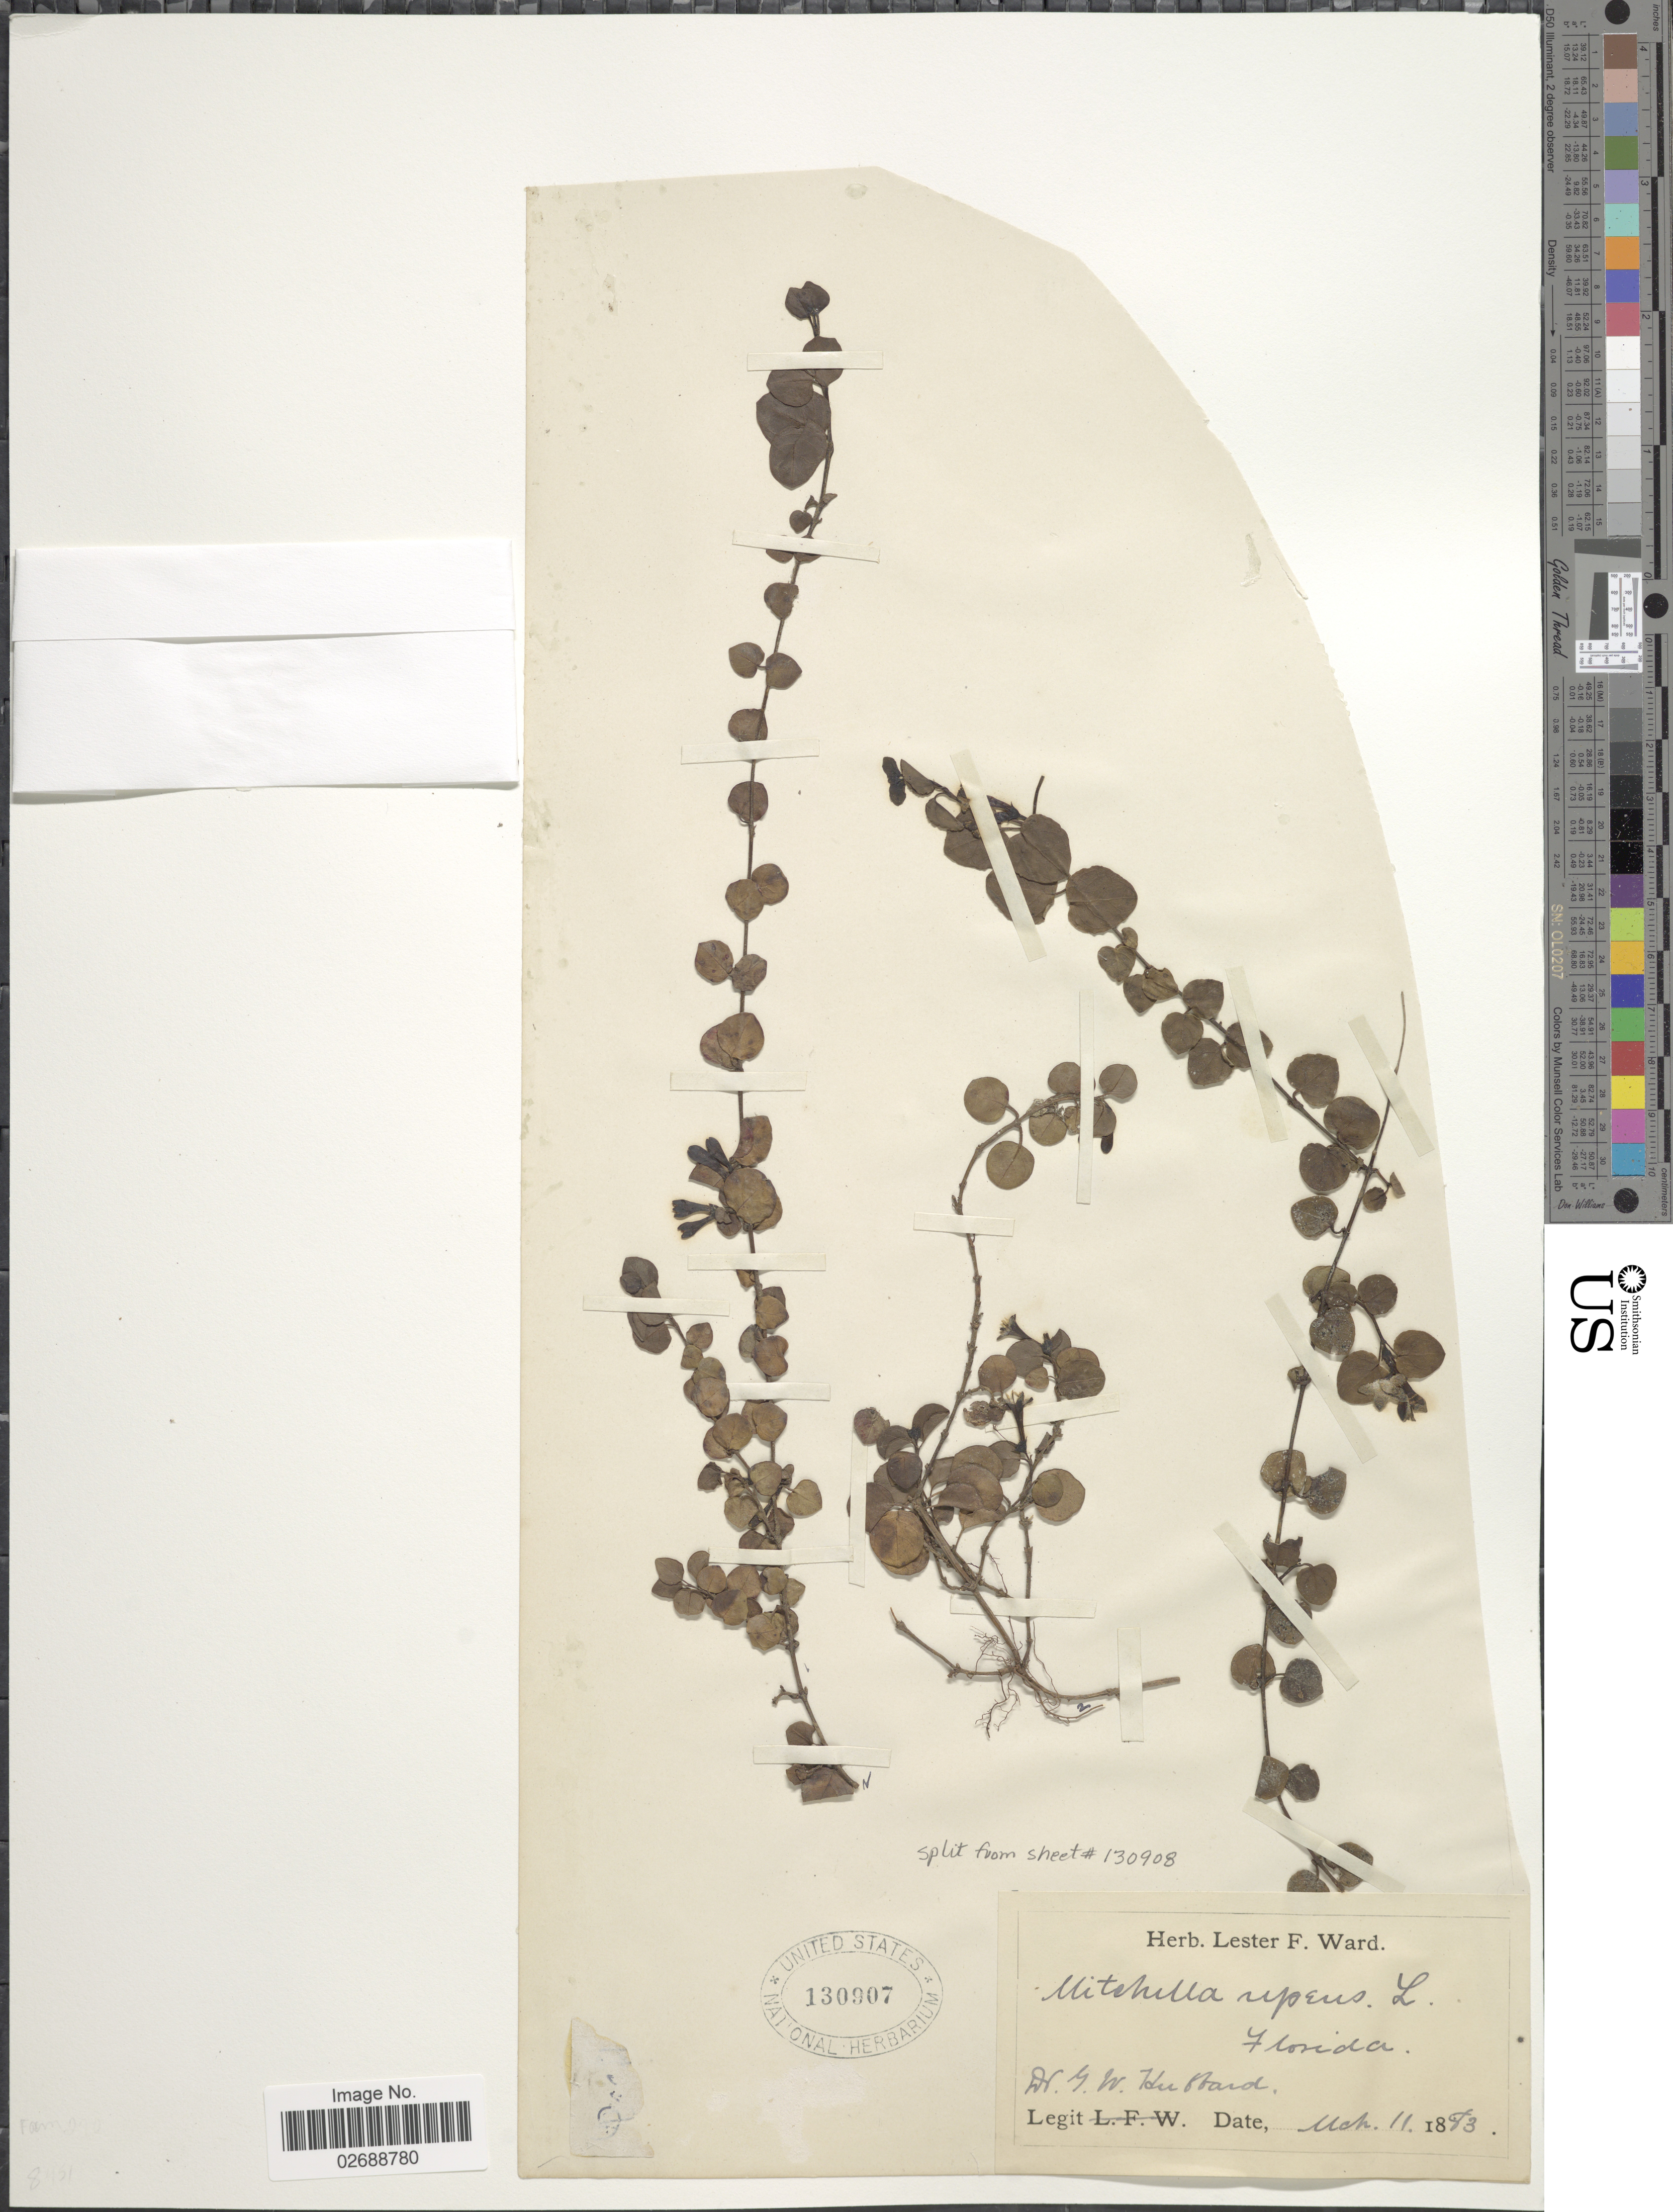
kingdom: Plantae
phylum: Tracheophyta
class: Magnoliopsida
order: Gentianales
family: Rubiaceae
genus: Mitchella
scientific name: Mitchella repens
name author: L.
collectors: G. W. Hubbard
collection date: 1883-03-11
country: United States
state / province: Florida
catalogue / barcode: US 130907